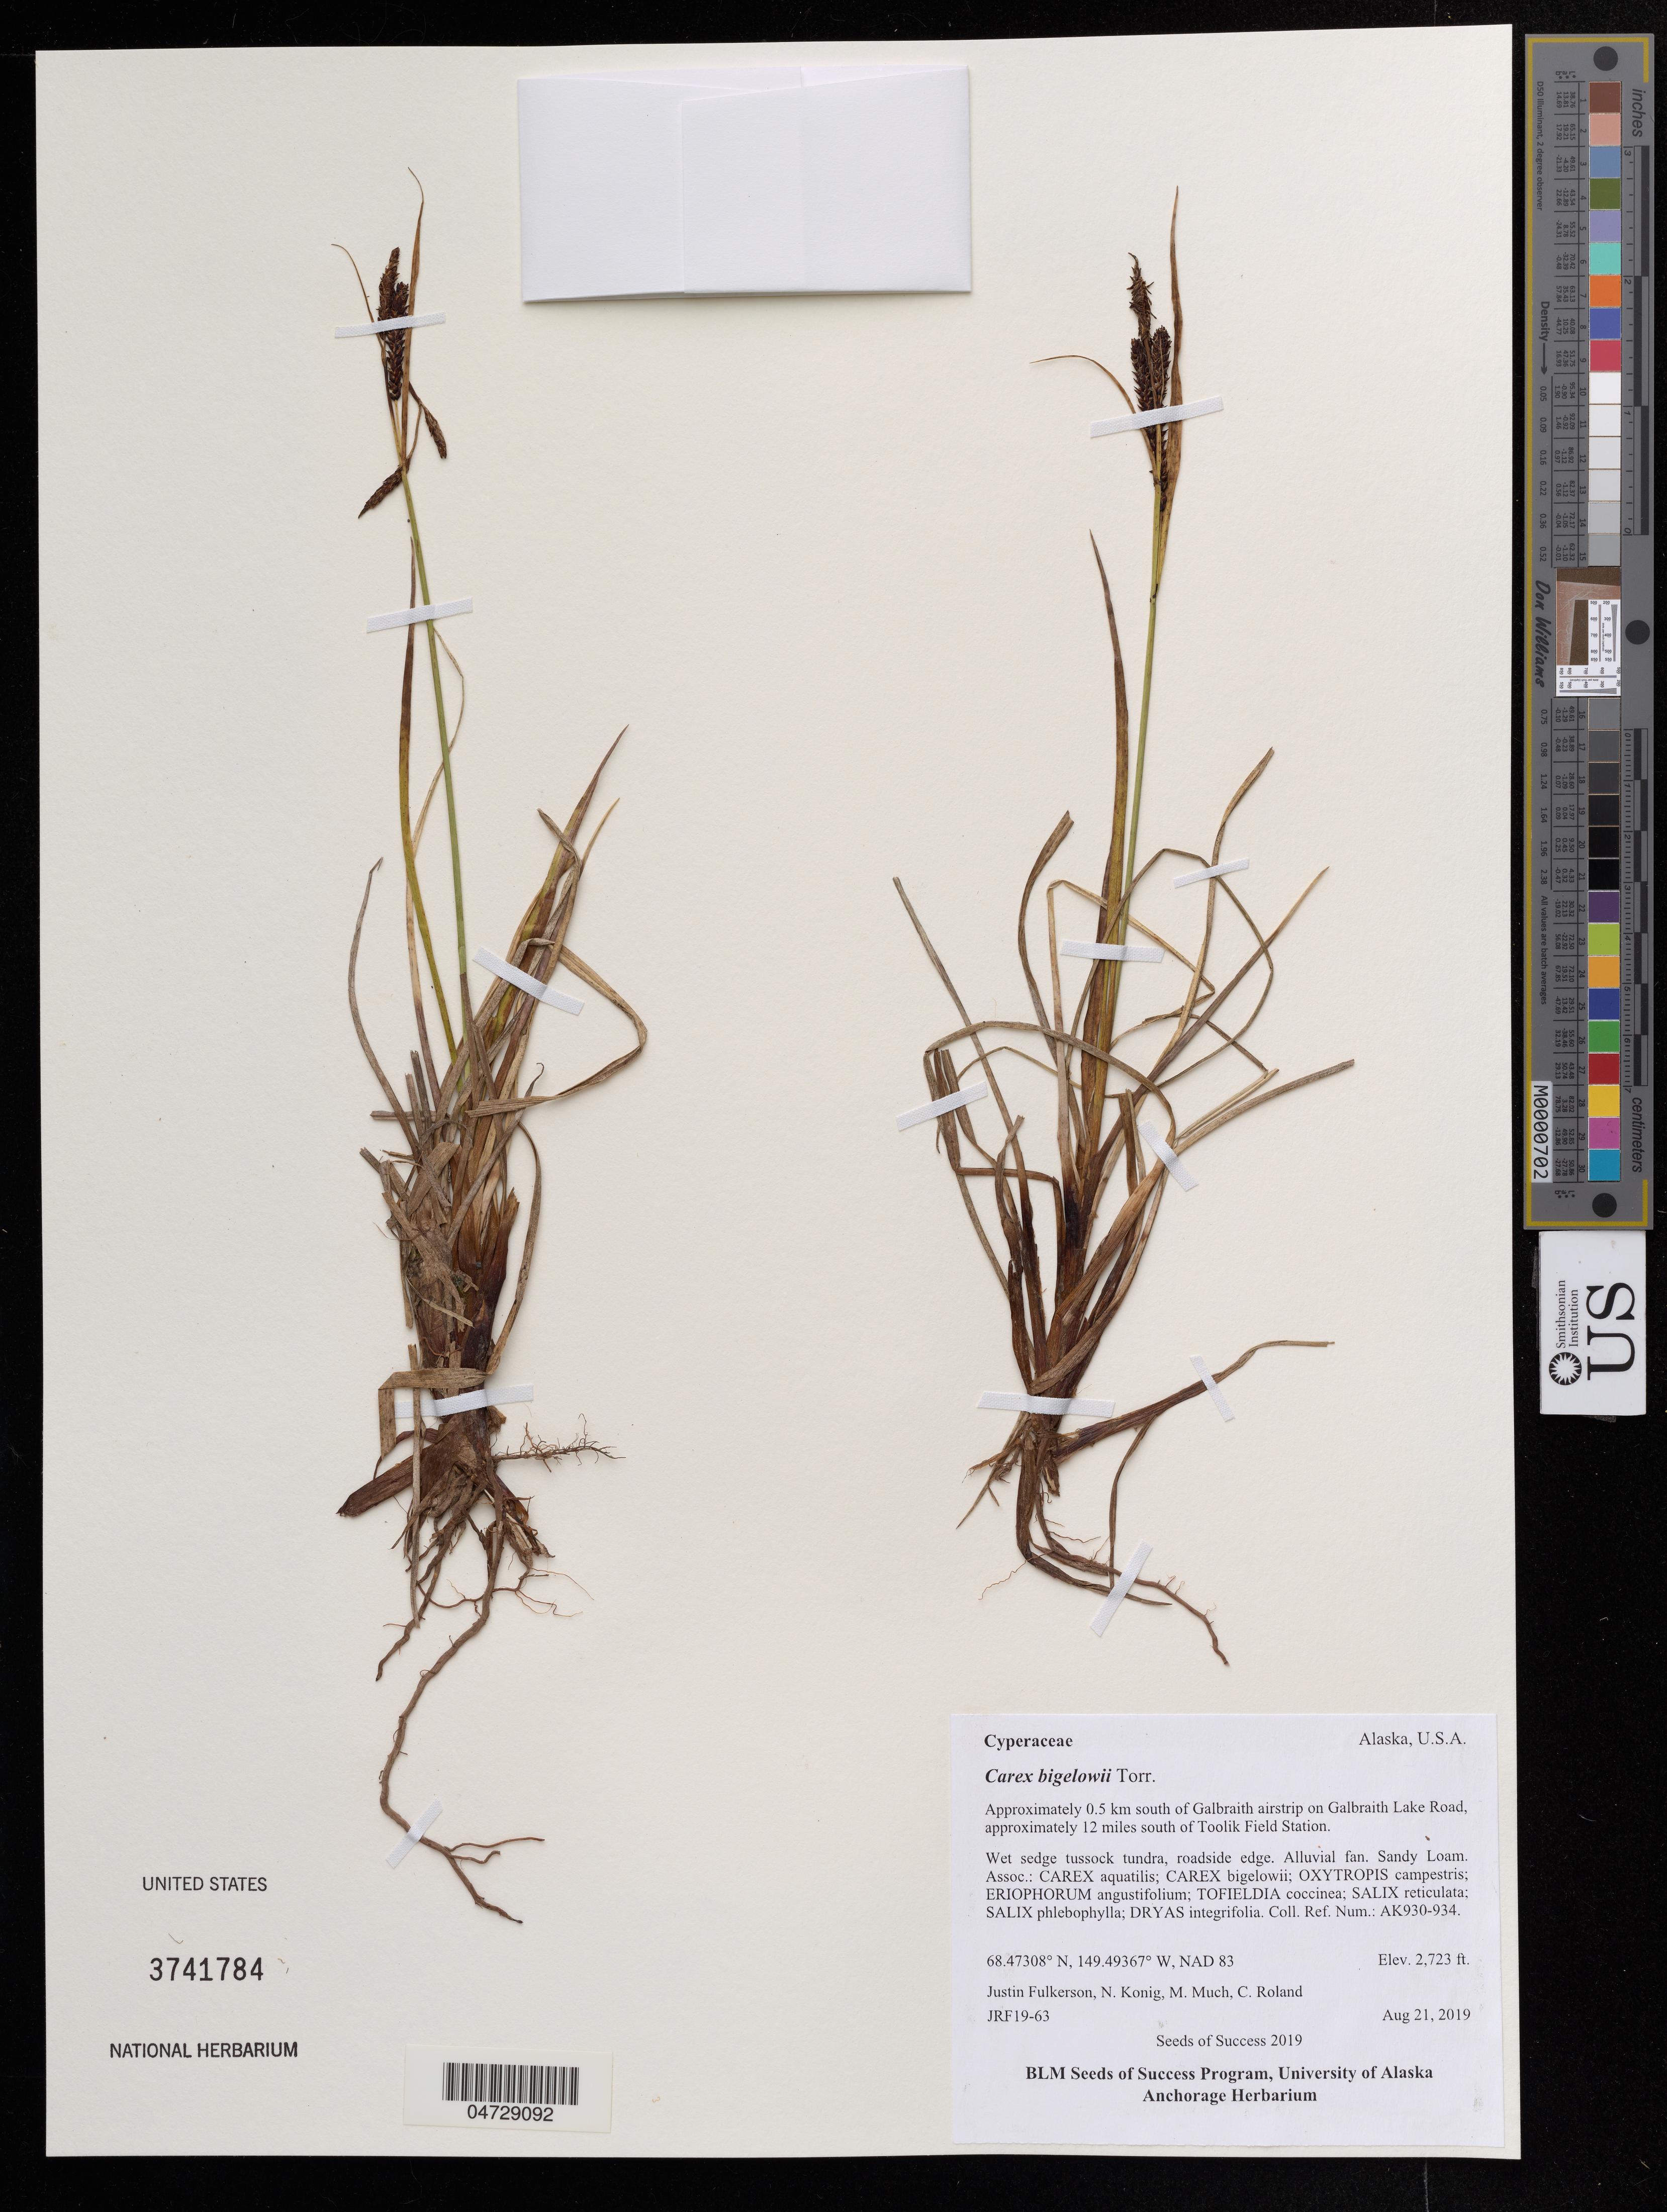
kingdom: Plantae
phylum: Tracheophyta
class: Liliopsida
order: Poales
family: Cyperaceae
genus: Carex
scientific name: Carex bigelowii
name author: Torr. ex Schwein.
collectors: J. Fulkerson, N. Konig & C. Roland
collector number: JRF19/63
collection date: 2019-08-21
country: United States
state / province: Alaska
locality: Approximately 0.5 km south of Galbraith airstrip on Galbraith Lake Road, approximately 12 miles south of Toolik Field Station.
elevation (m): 830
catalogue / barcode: US 3741784